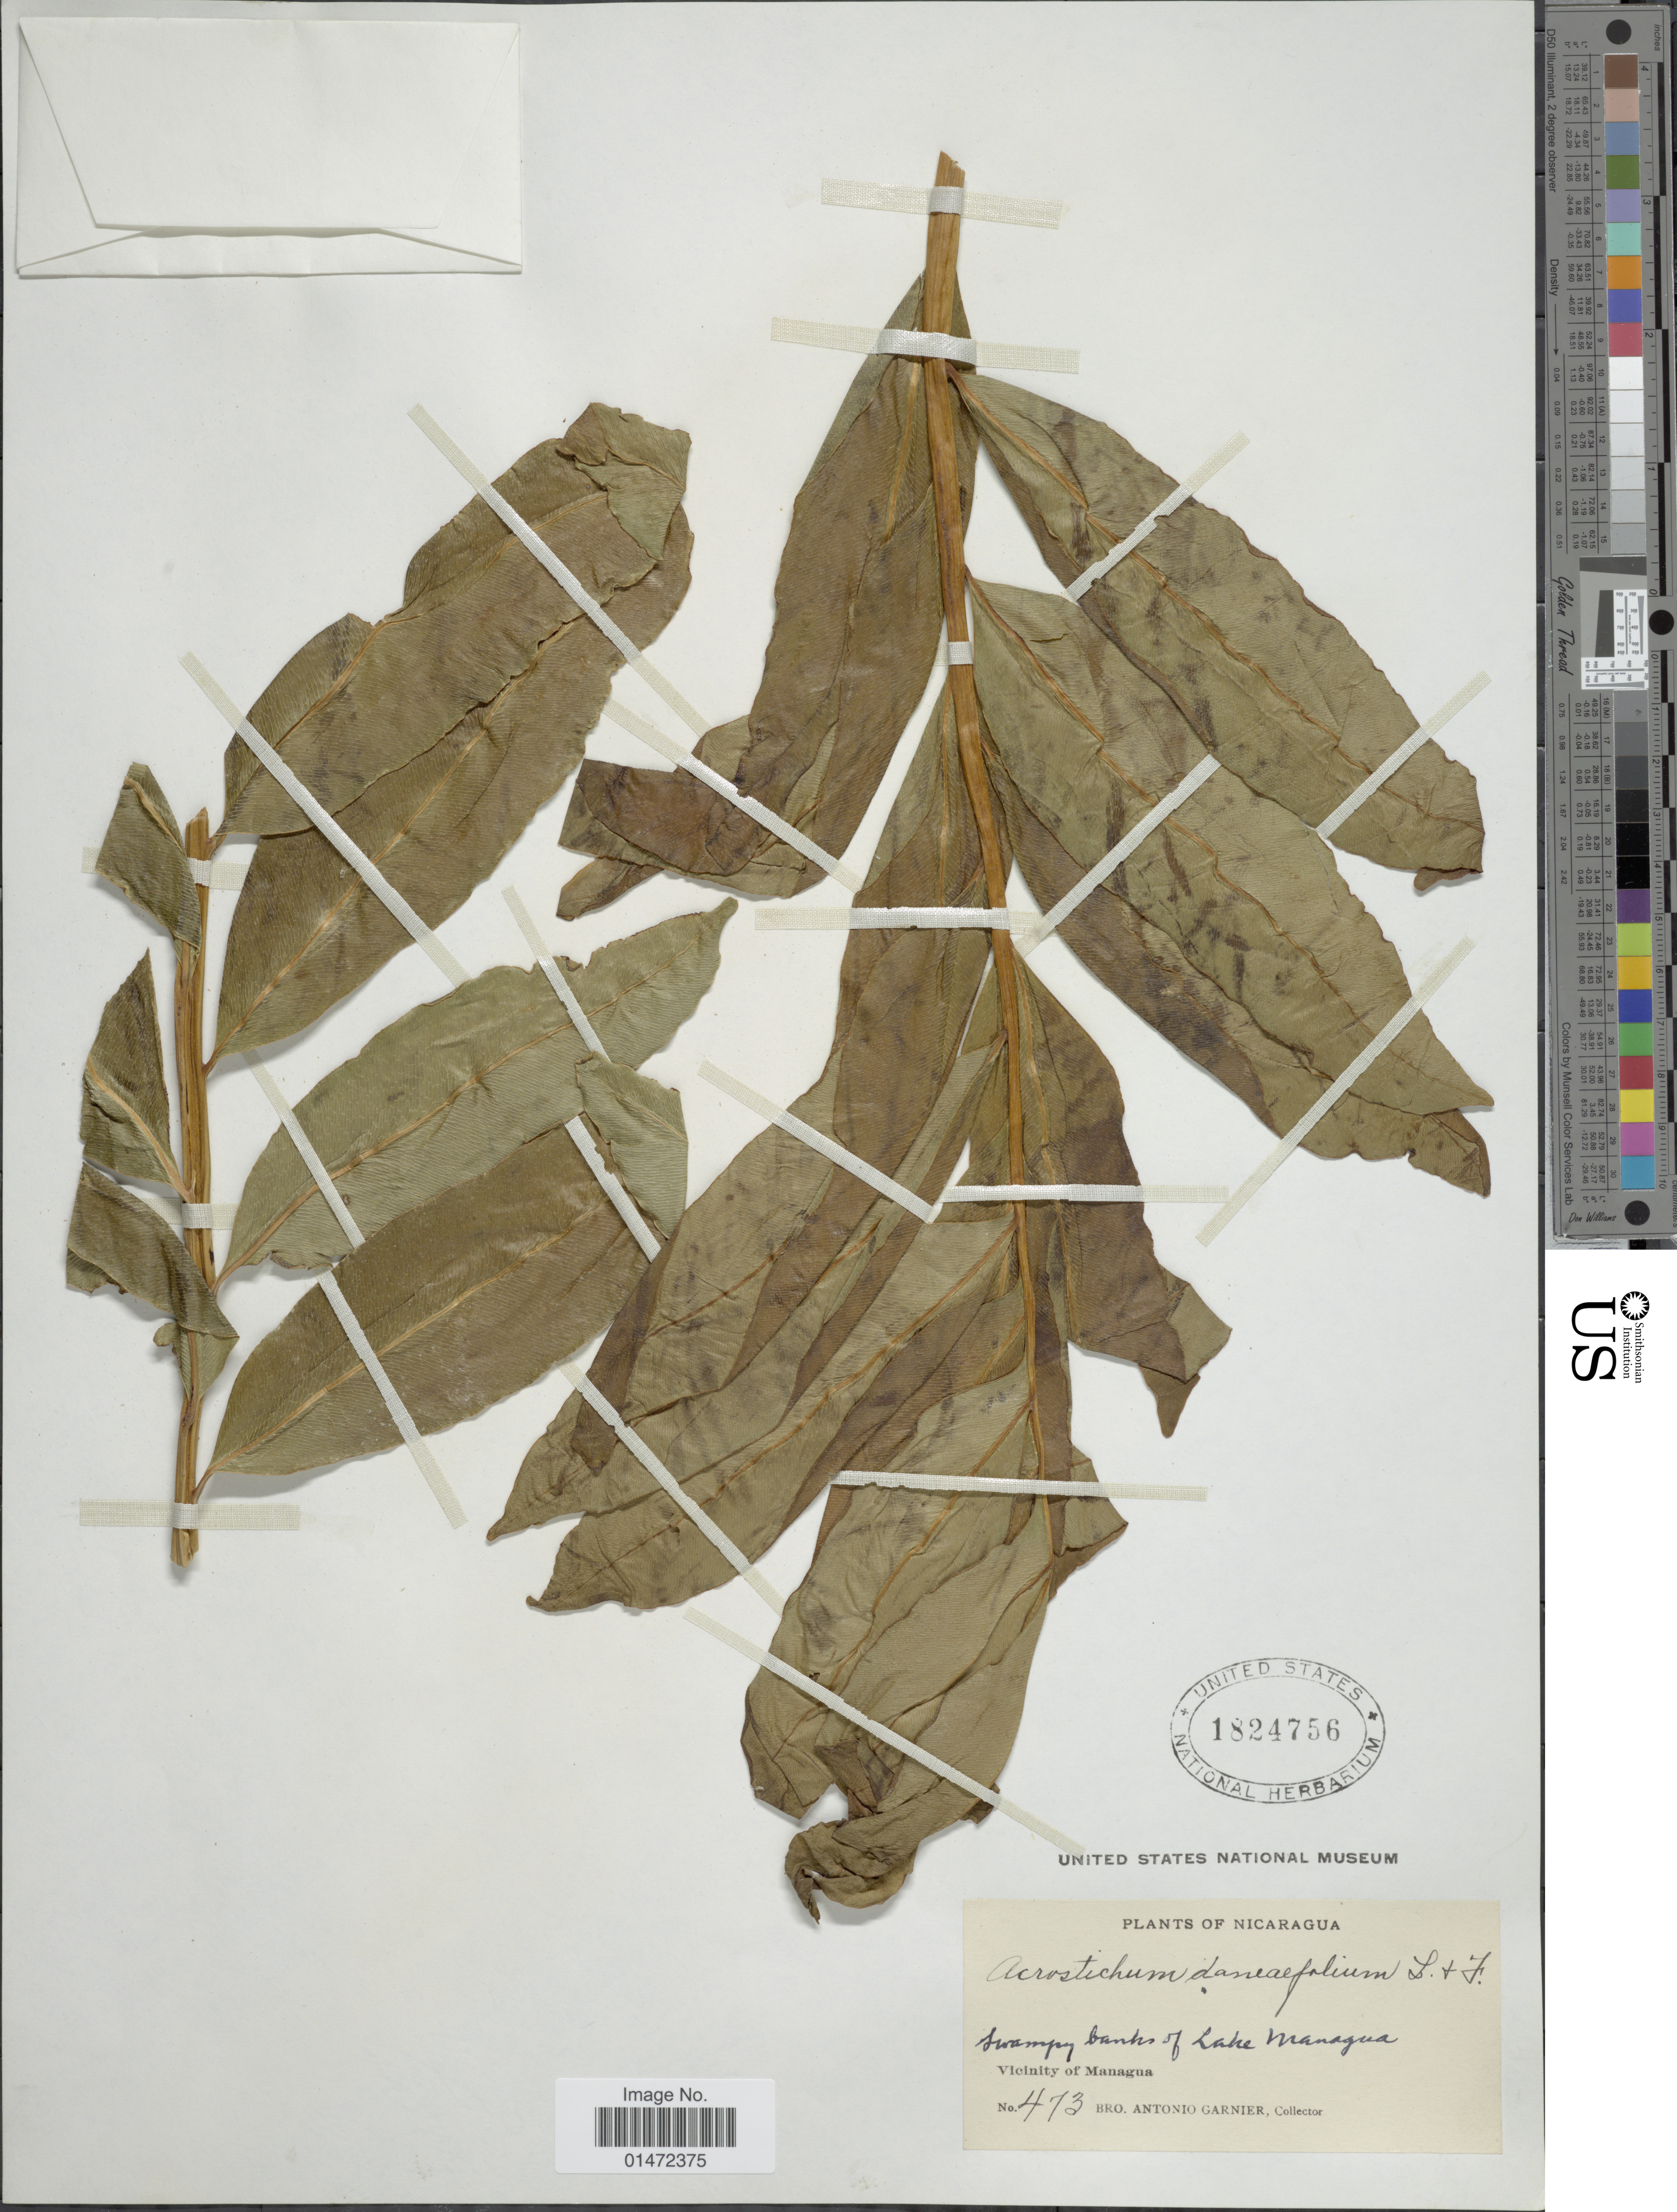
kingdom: Plantae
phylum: Tracheophyta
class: Polypodiopsida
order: Polypodiales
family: Pteridaceae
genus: Acrostichum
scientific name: Acrostichum danaeifolium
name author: Langsd. & Fisch.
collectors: Bro. A. Garnier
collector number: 473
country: Nicaragua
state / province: Managua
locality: Swampy banks of Lake Managua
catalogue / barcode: US 1824756